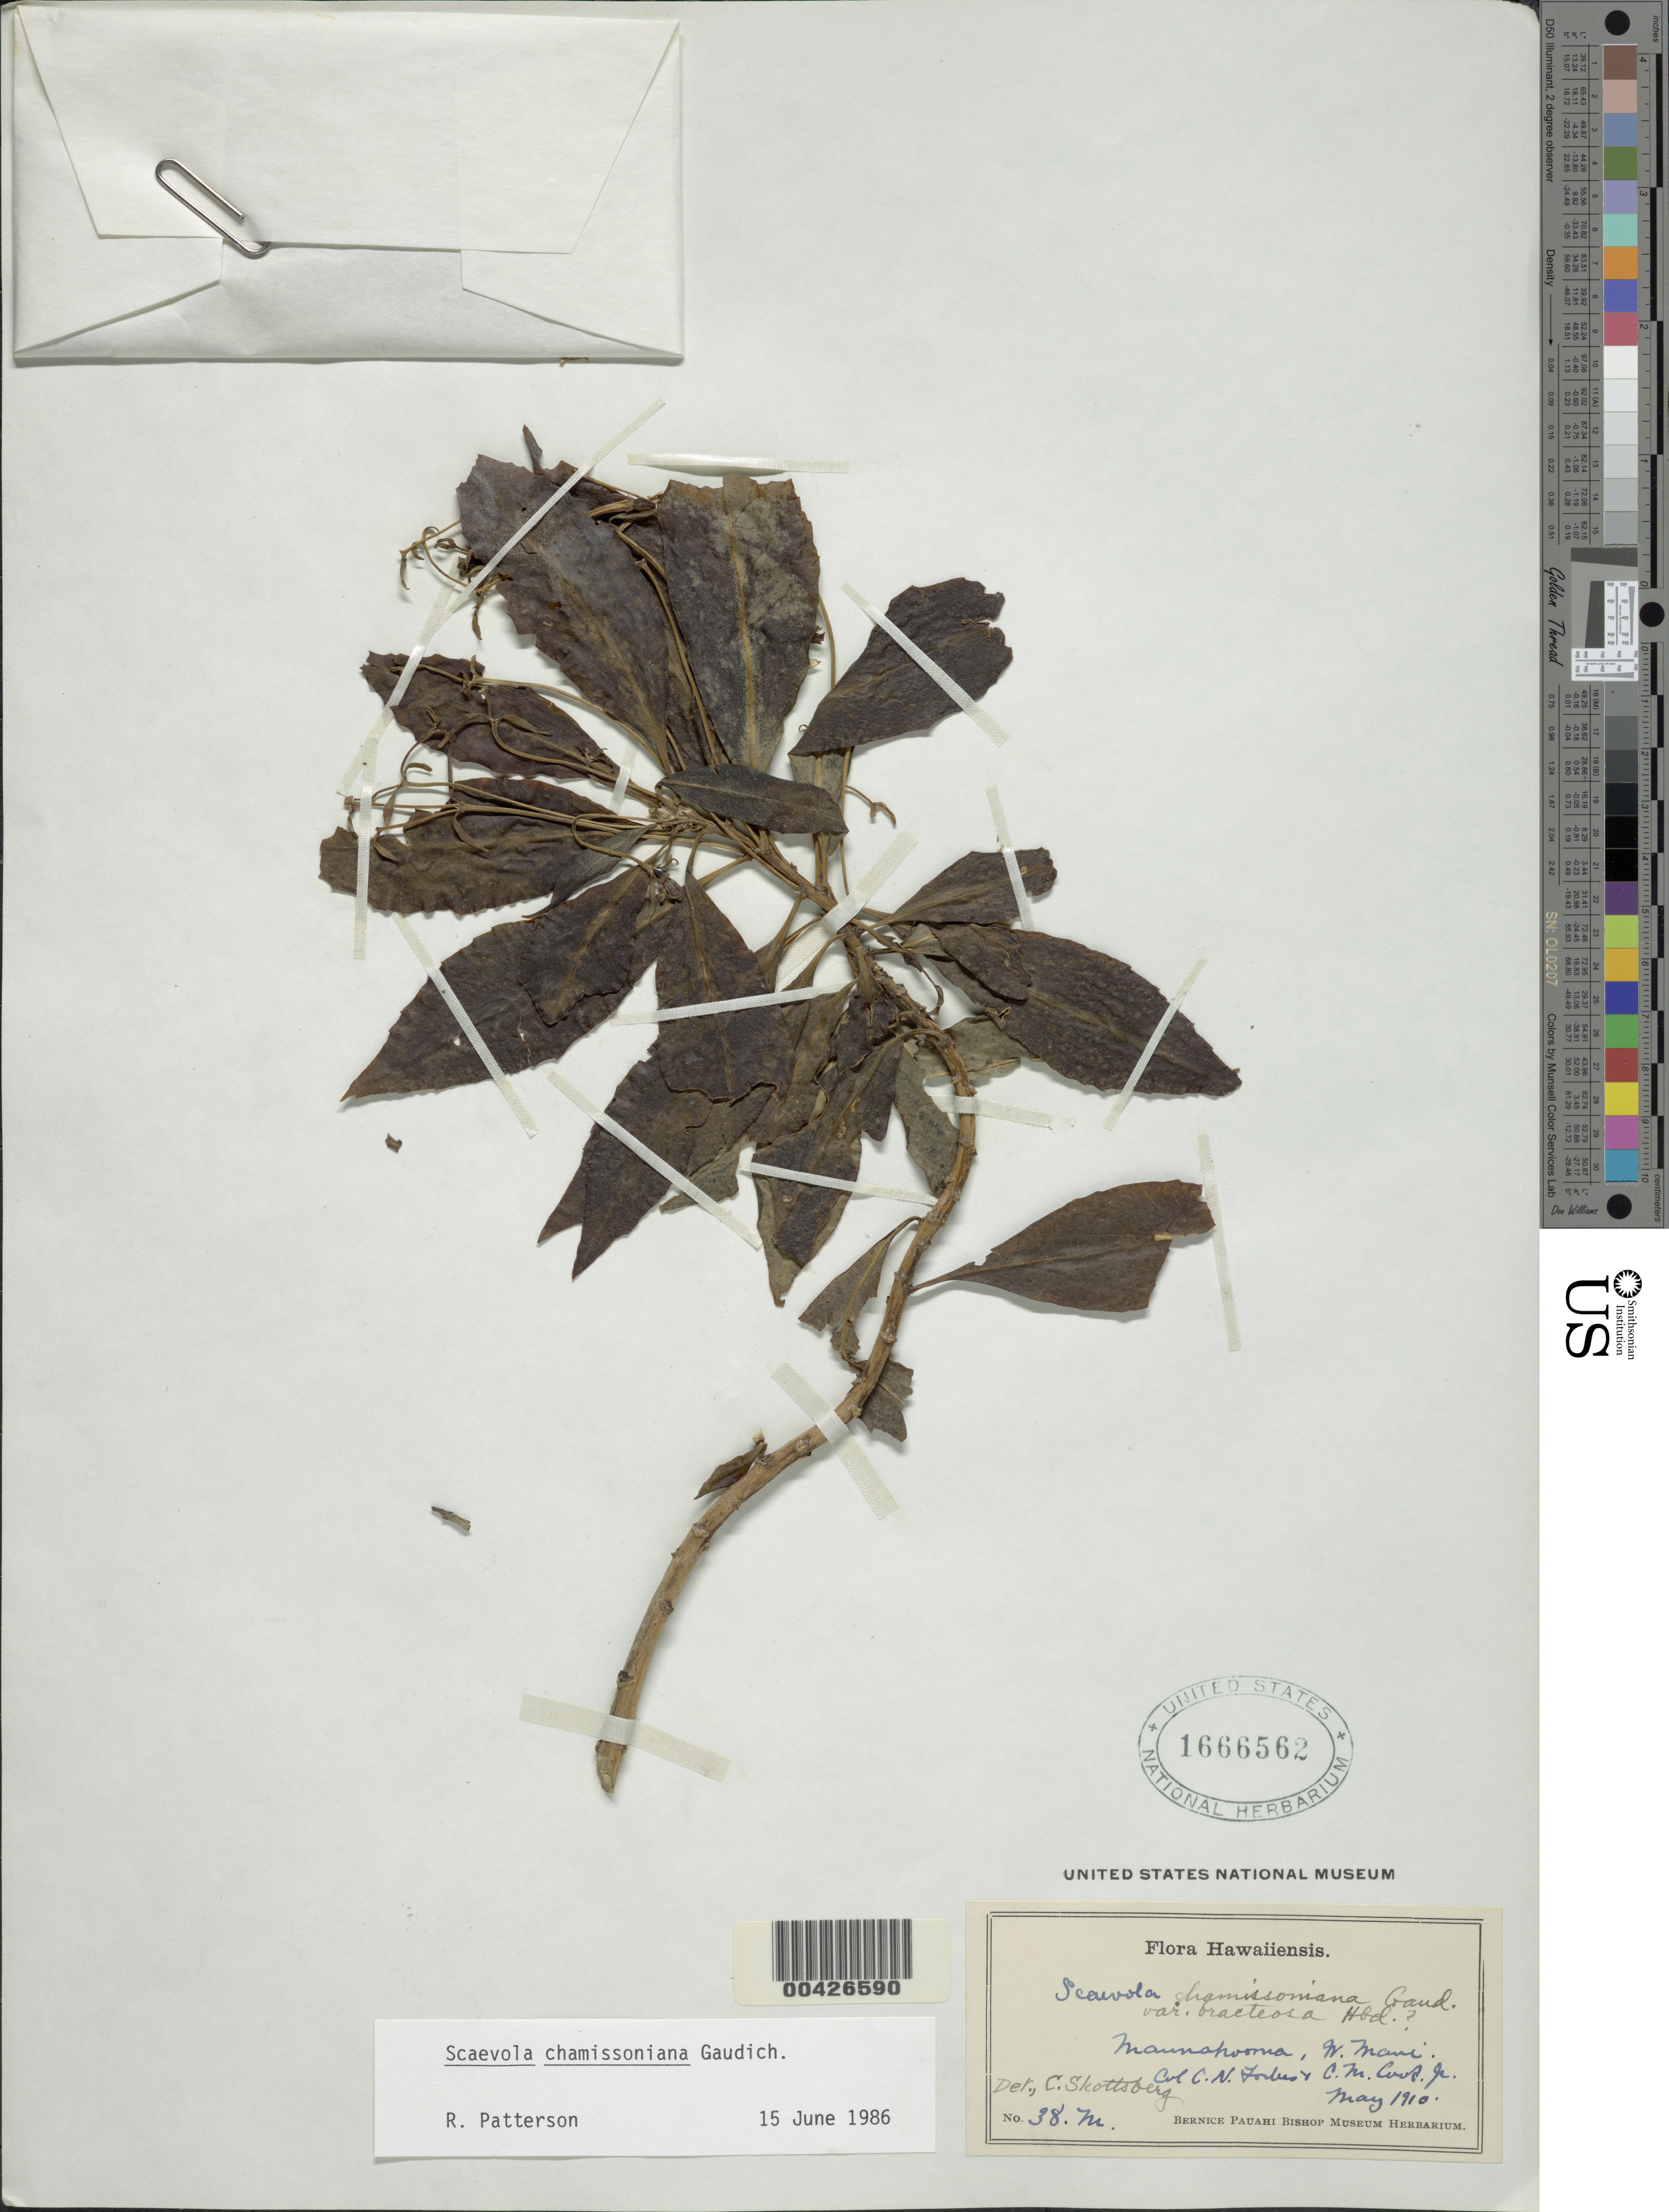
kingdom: Plantae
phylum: Tracheophyta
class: Magnoliopsida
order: Asterales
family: Goodeniaceae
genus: Scaevola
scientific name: Scaevola chamissoniana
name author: Gaudich.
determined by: Patterson, P.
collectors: C. N. Forbes & C. M. Cook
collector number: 38.M.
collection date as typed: May 1910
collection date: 1910-05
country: United States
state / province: Hawaii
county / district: Maui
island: Maui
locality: Maunahooma, W. Maui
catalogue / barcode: US 1666562